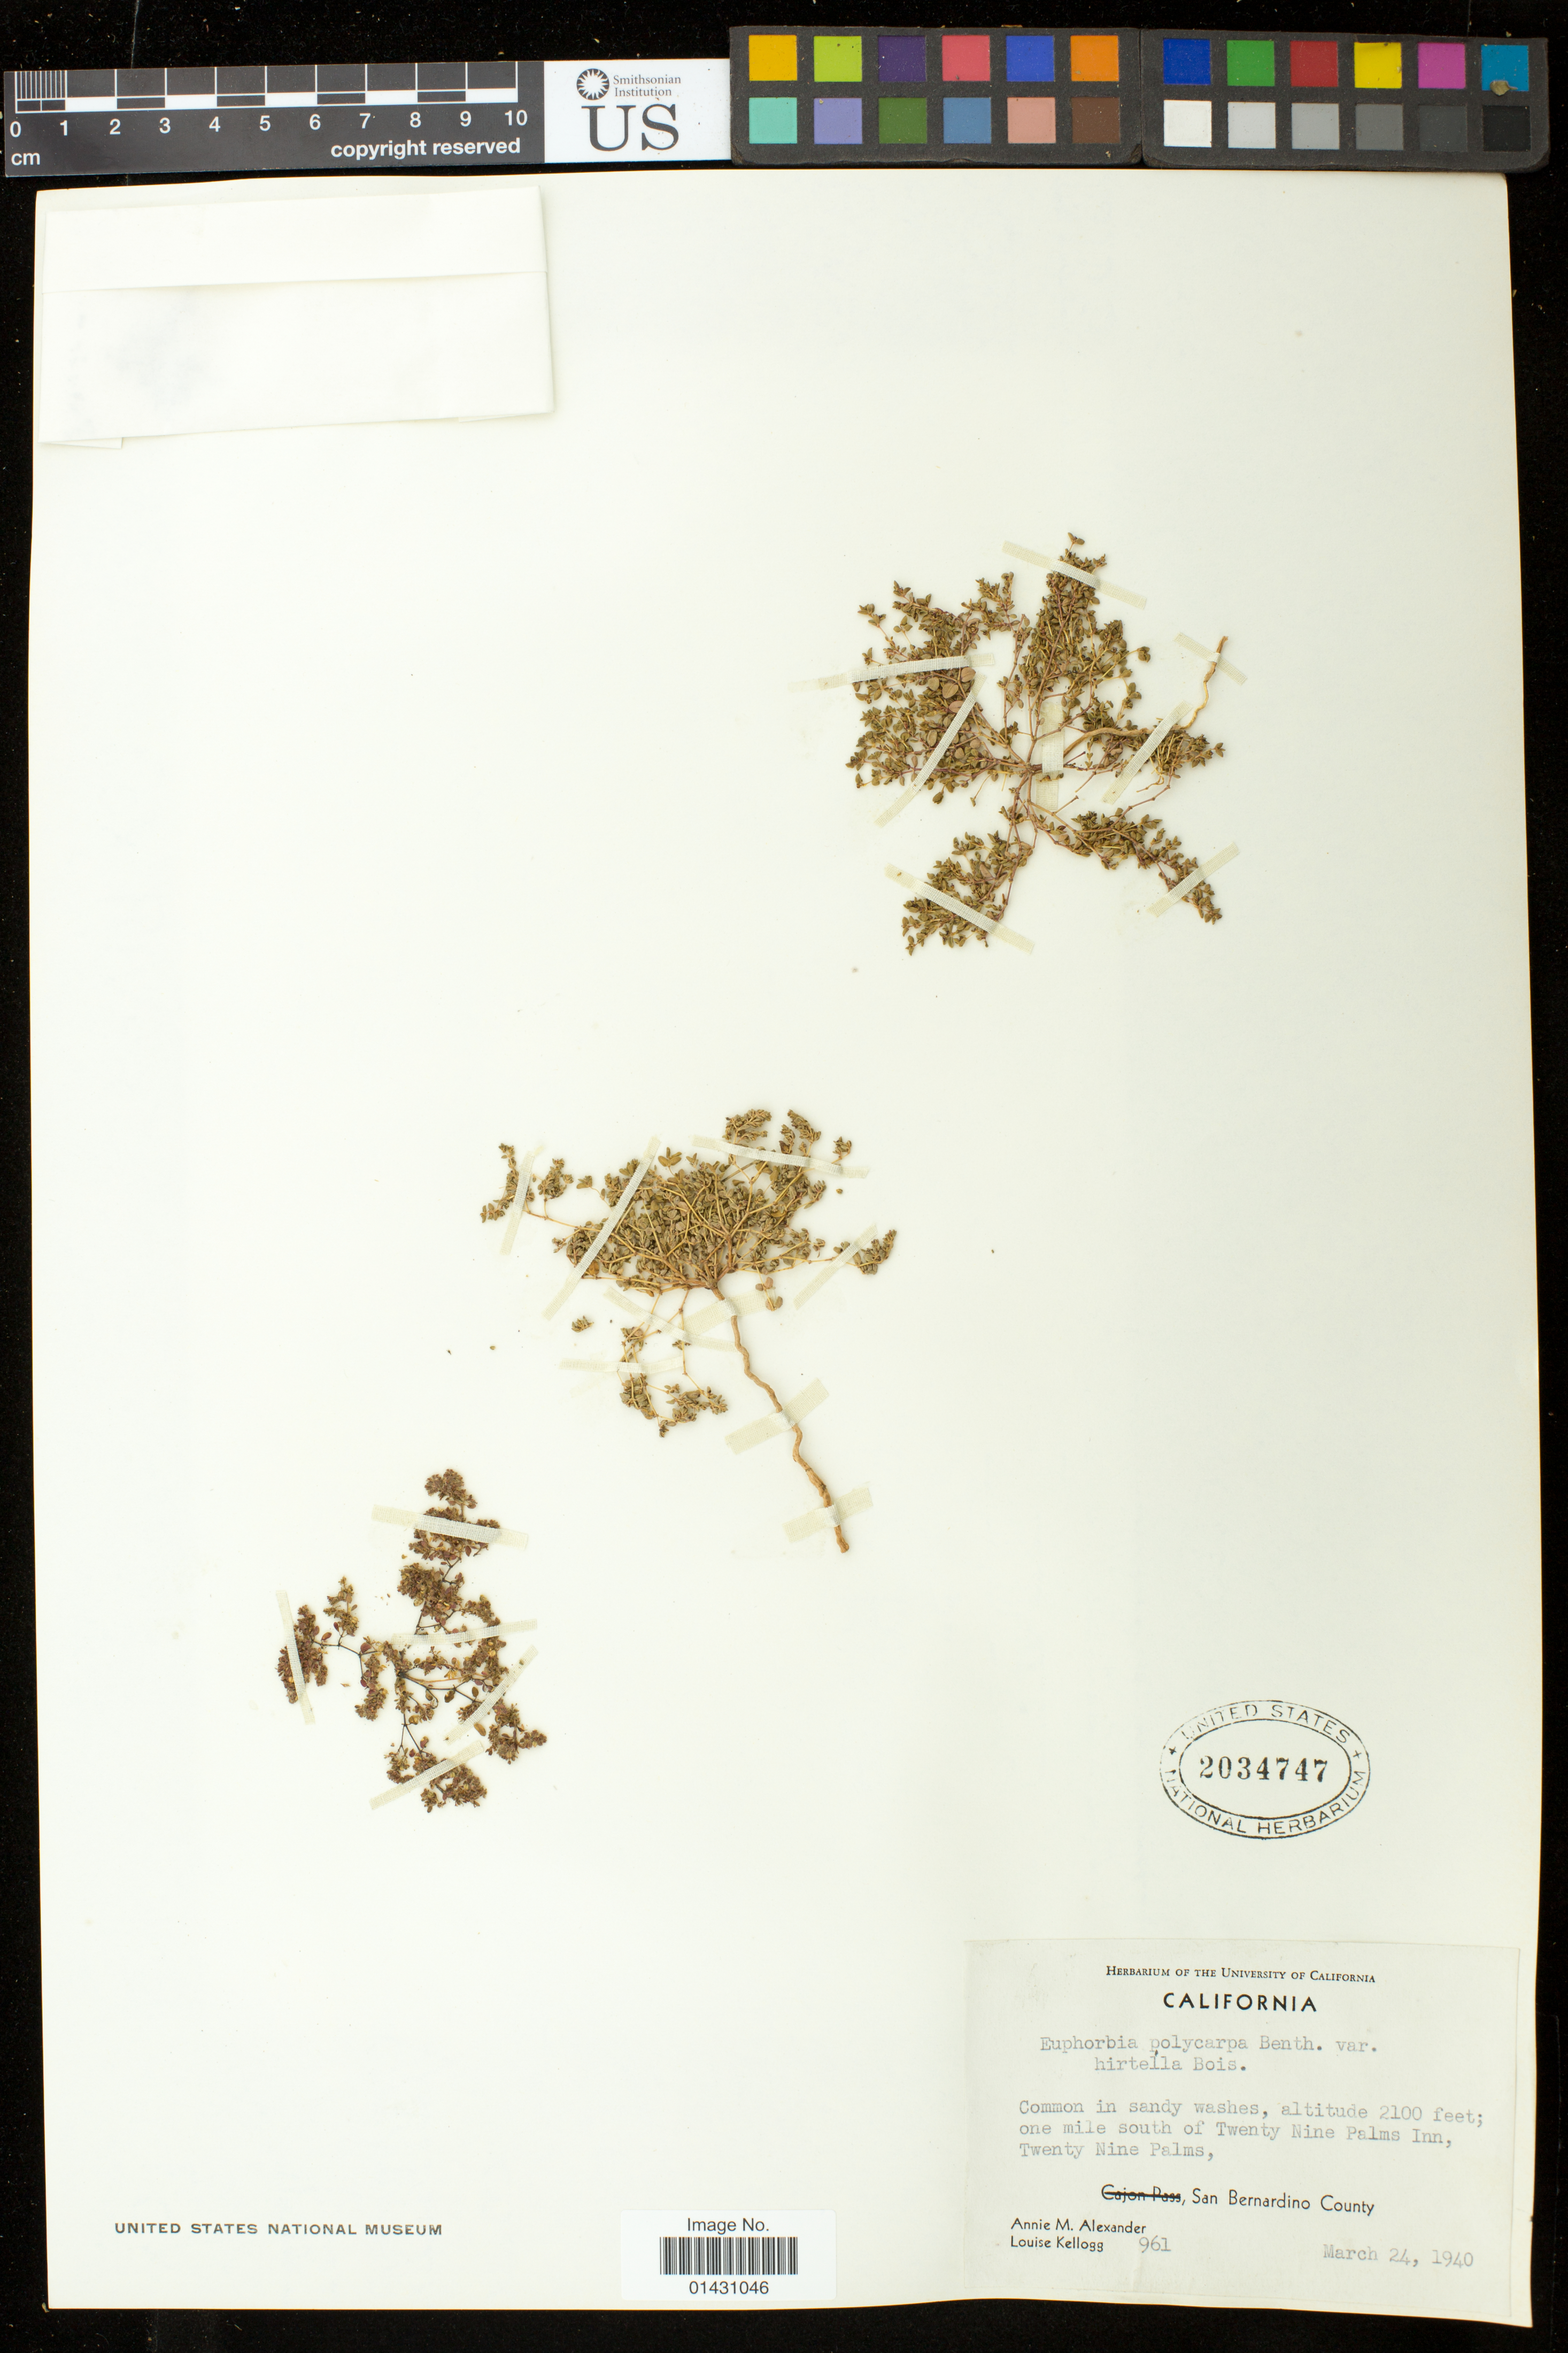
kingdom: Plantae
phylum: Tracheophyta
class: Magnoliopsida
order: Malpighiales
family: Euphorbiaceae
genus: Euphorbia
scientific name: Euphorbia polycarpa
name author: Benth.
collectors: A. M. Alexander & L. Kellogg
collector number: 961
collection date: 1940-03-24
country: United States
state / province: California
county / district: San Bernardino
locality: one mile south of Twenty Nine Palms Inn, Twenty Nine Palms.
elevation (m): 640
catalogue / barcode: US 2034747